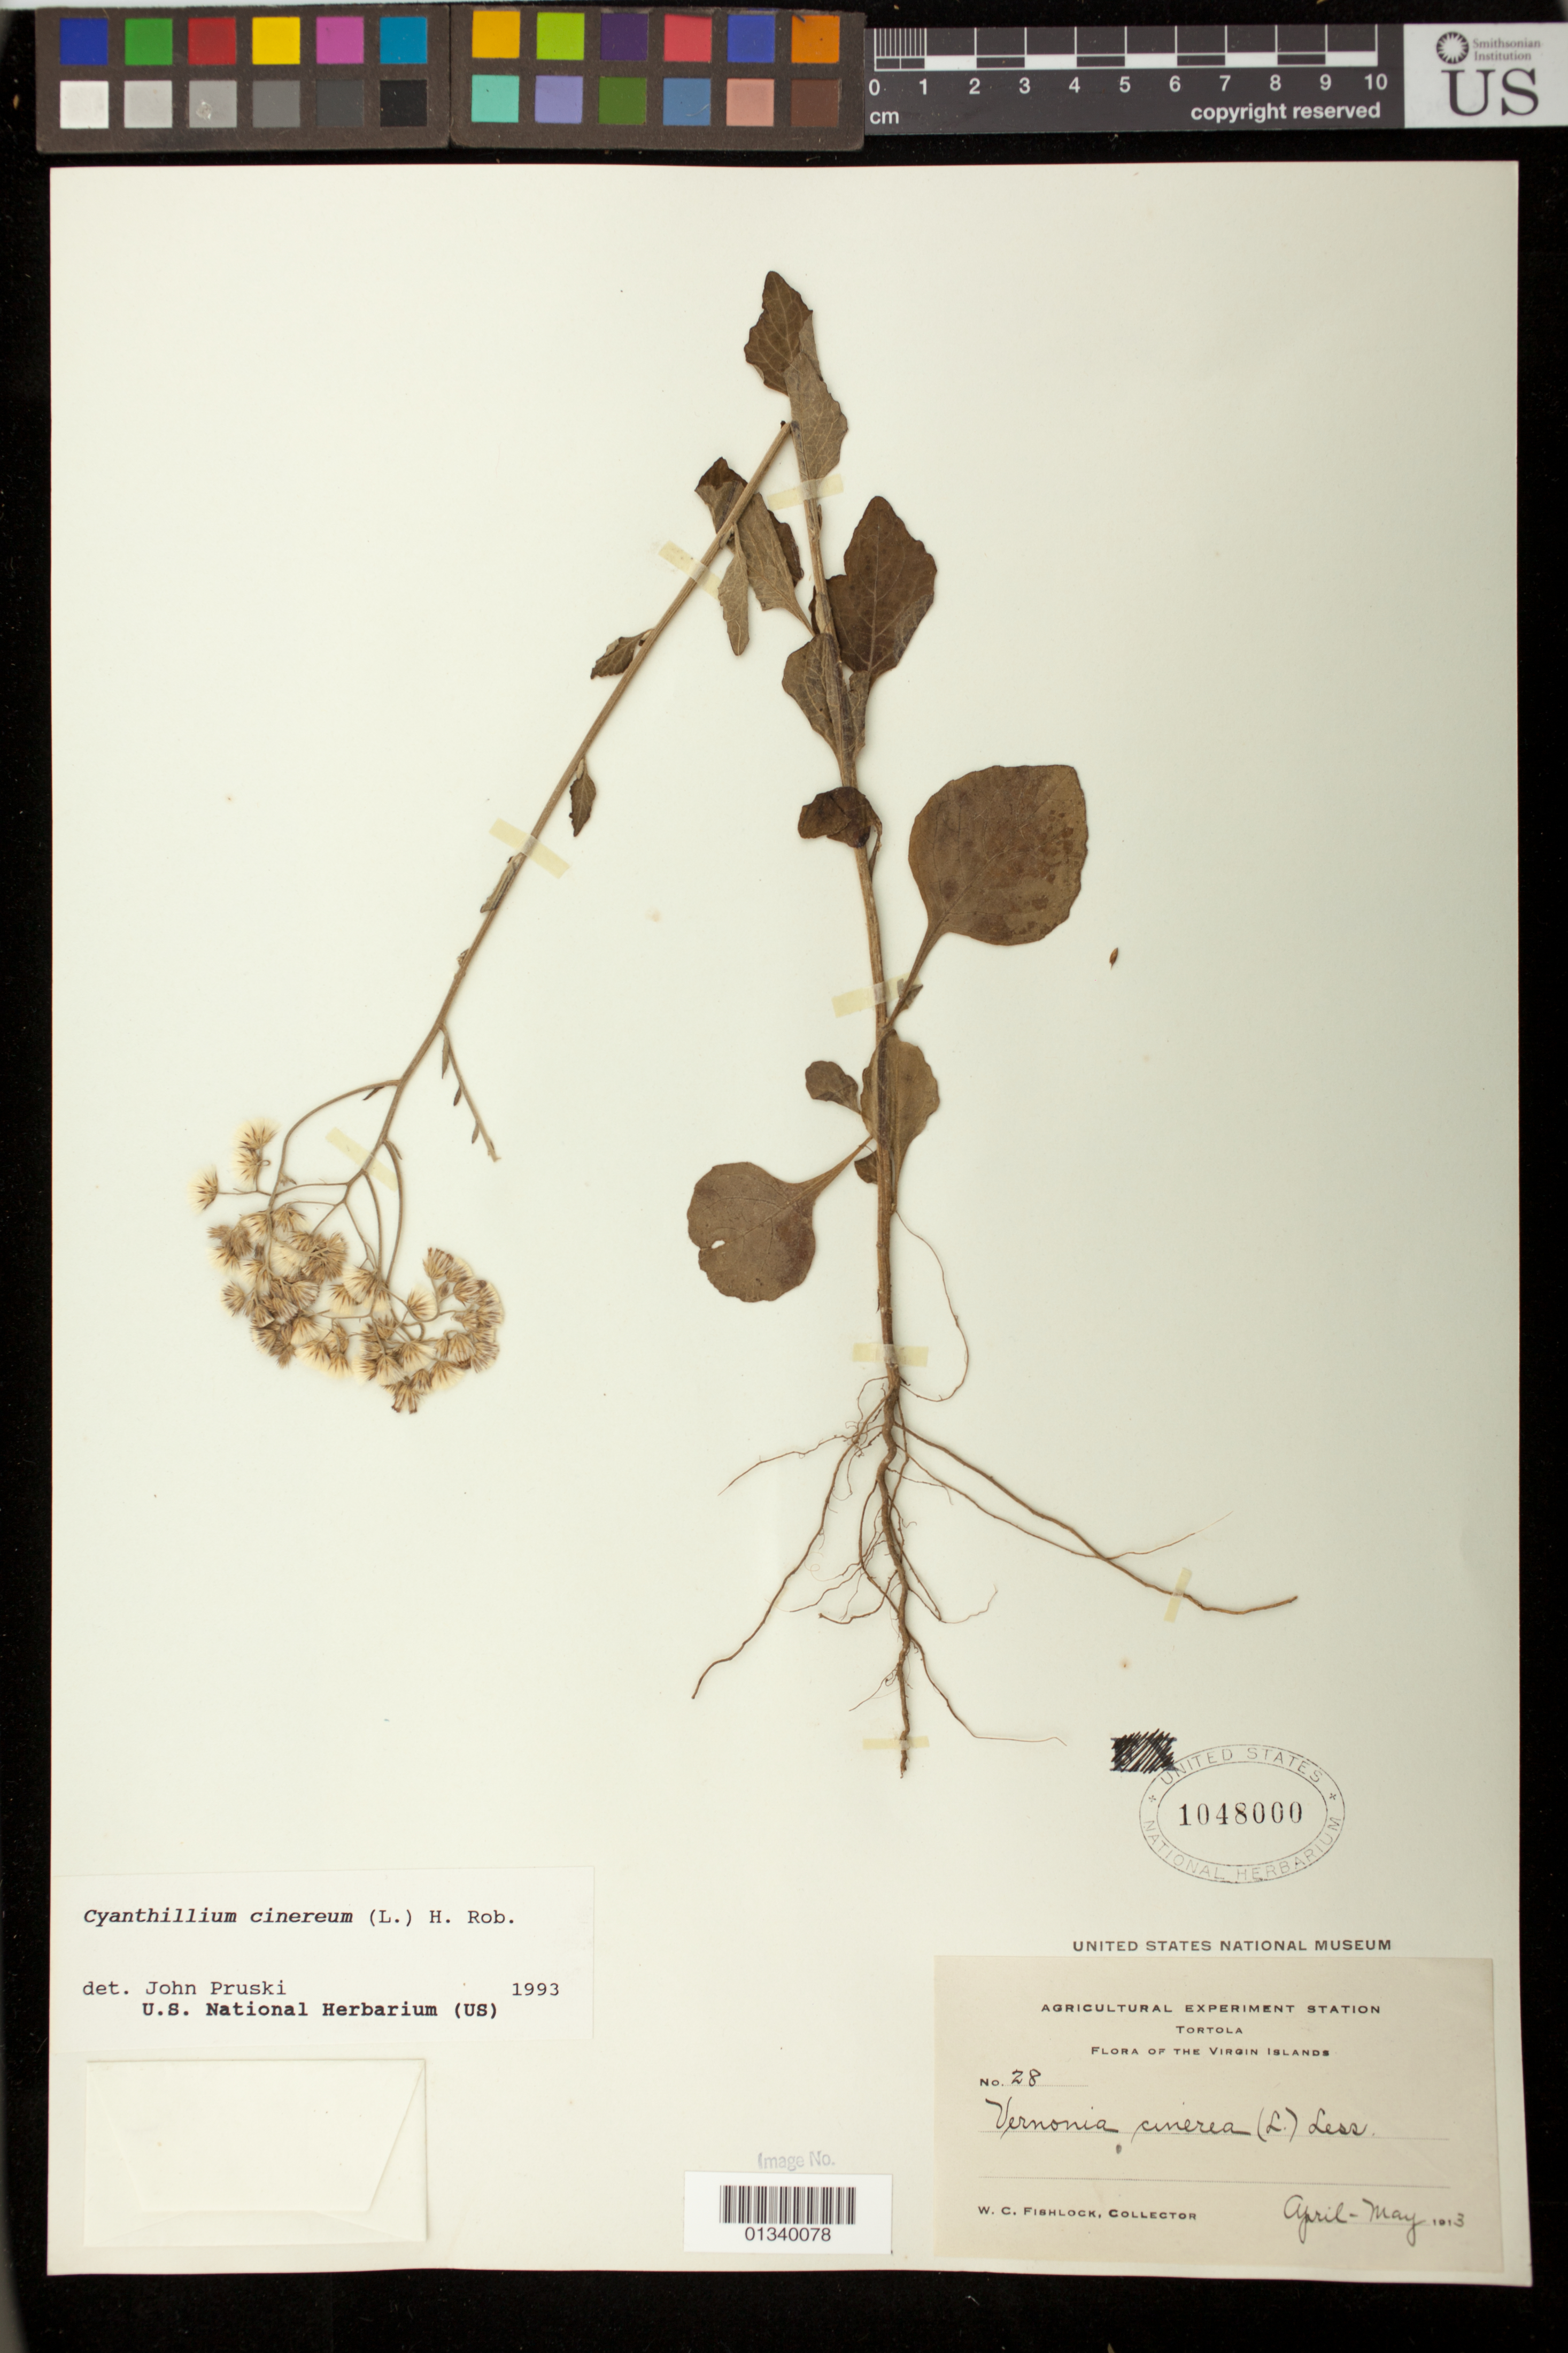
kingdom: Plantae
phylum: Tracheophyta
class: Magnoliopsida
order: Asterales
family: Asteraceae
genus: Cyanthillium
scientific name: Cyanthillium cinereum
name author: (L.) H. Rob.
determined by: Pruski, J. F.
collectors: W. Fishlock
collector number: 28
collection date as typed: Apr 1913 to -- May 1913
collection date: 1913-04/1913-05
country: British Virgin Islands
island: Tortola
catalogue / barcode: US 1048000